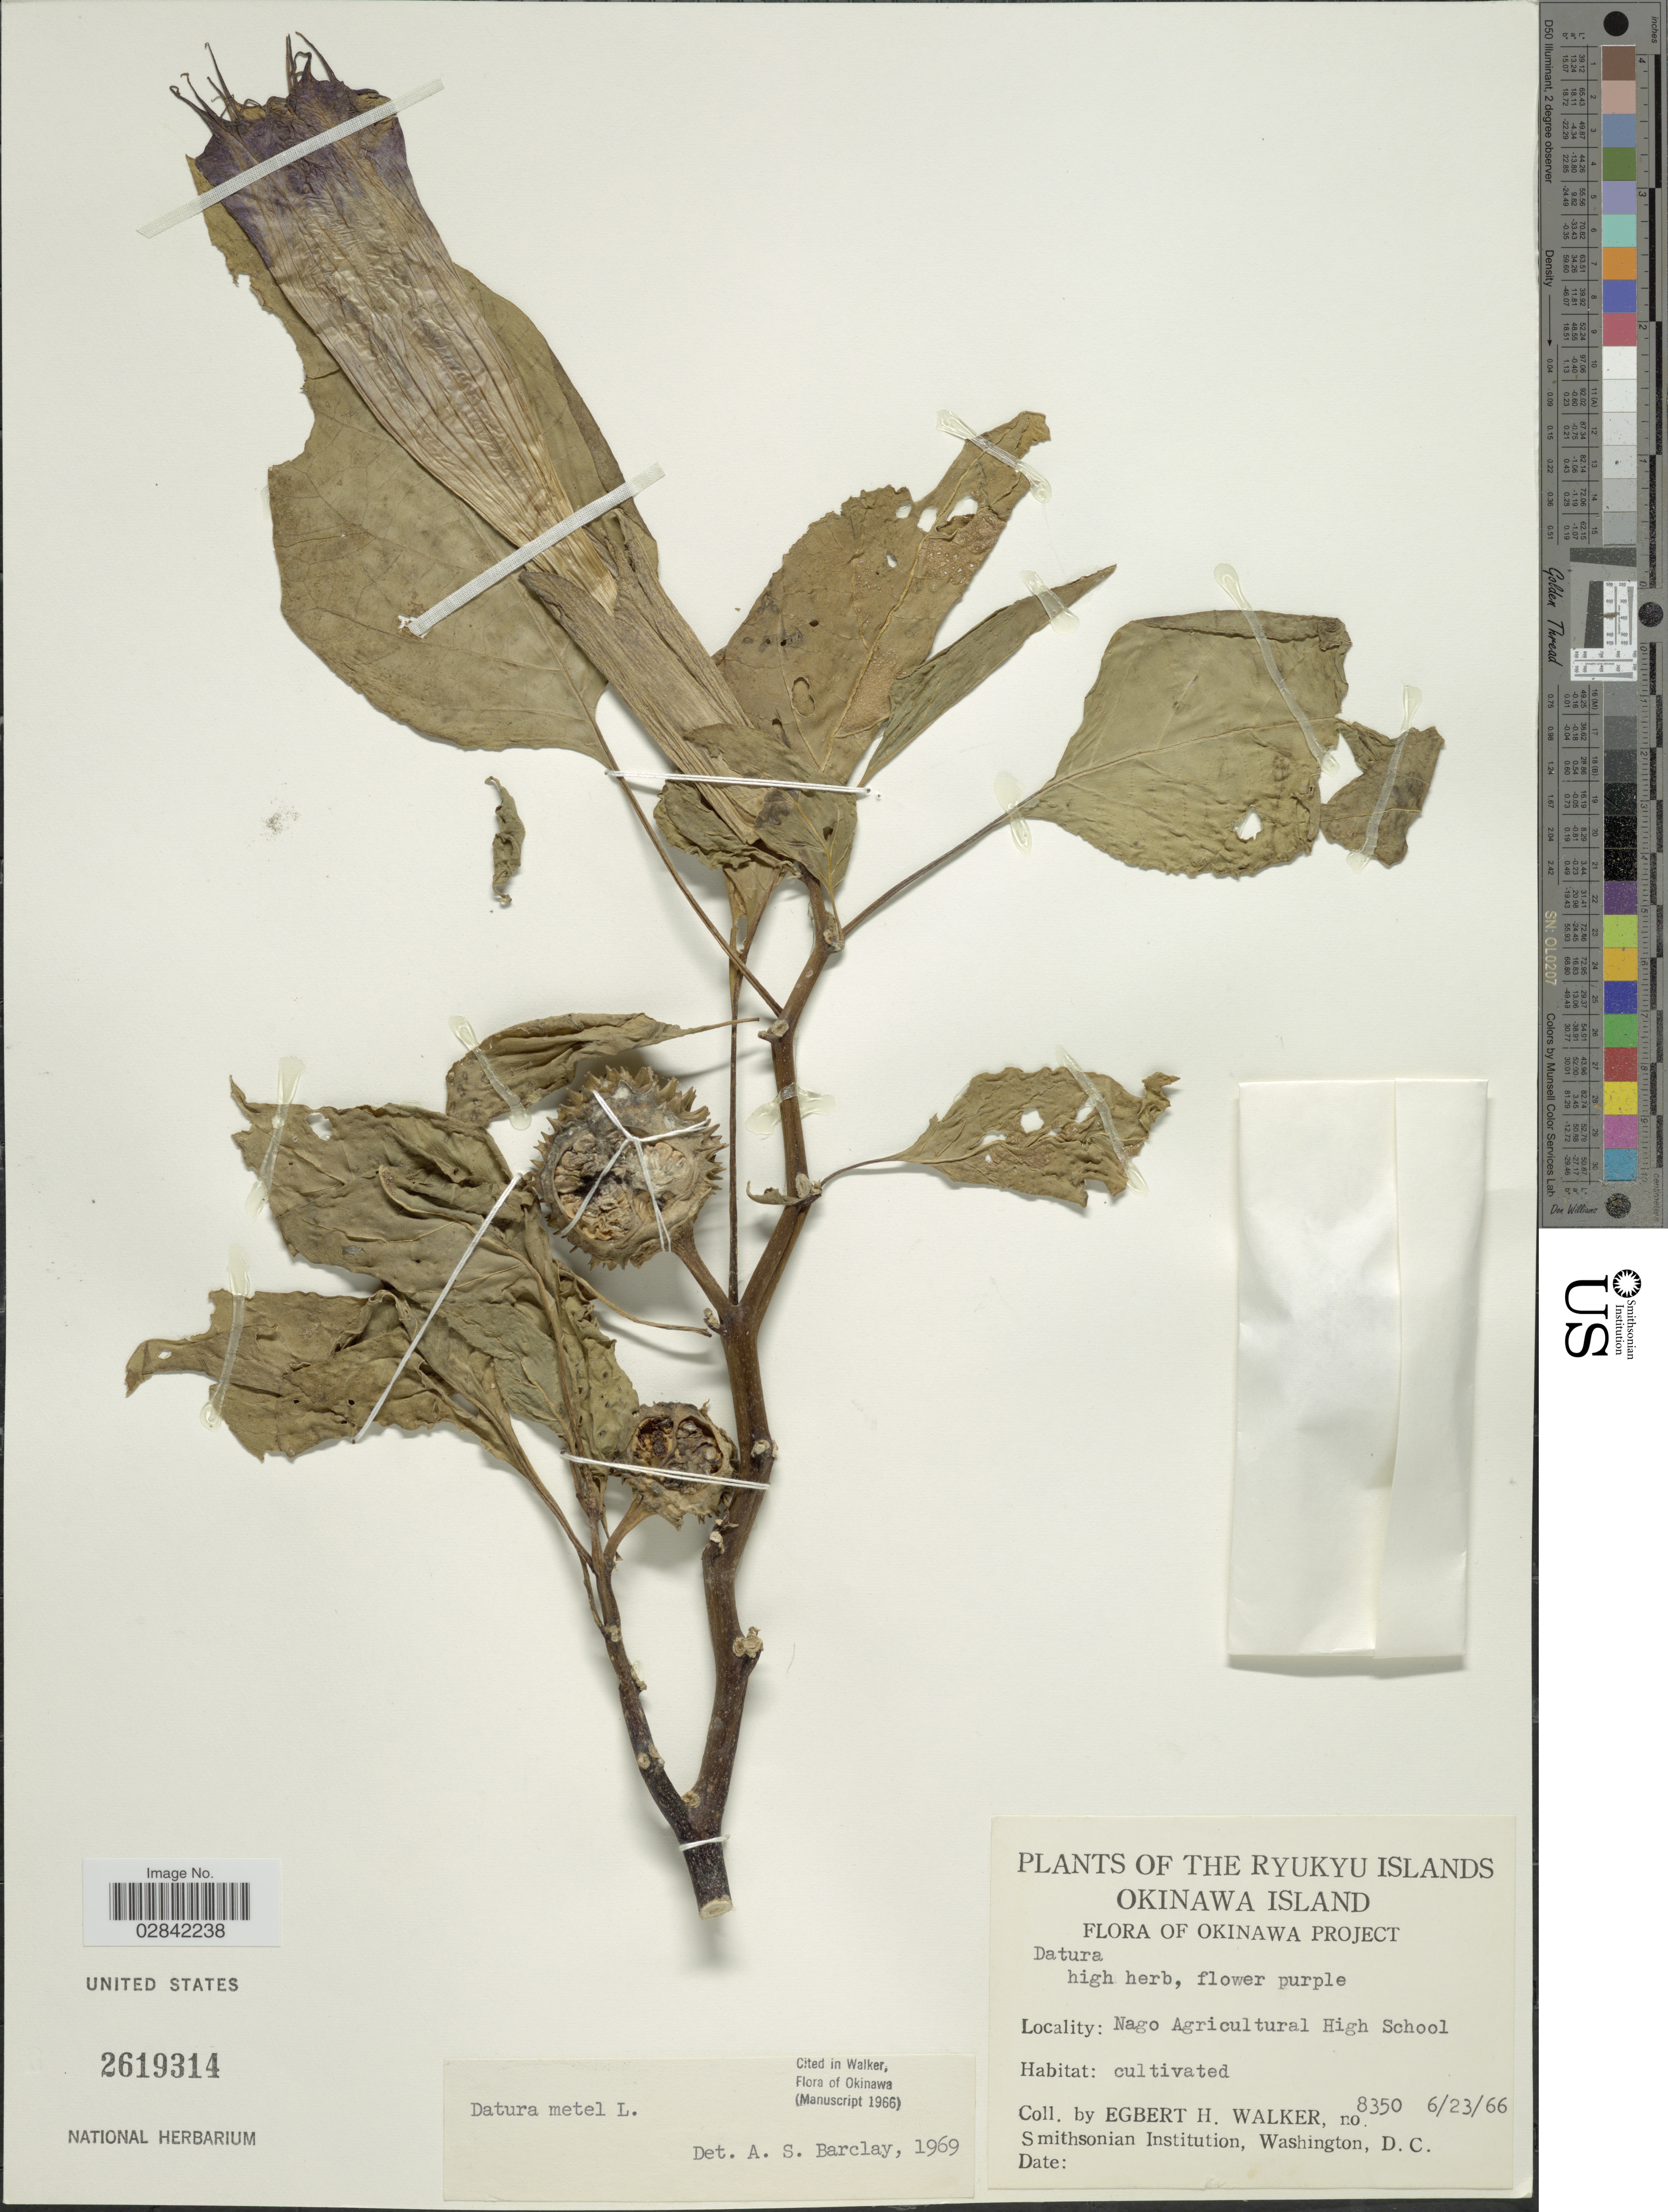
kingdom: Plantae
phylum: Tracheophyta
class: Magnoliopsida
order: Solanales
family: Solanaceae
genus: Datura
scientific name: Datura metel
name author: L.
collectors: E. H. Walker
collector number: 8350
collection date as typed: Transcribed d/m/y: 23/6/66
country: Japan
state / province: Okinawa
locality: The Ryukyu Islands, Okinawa Island, Okinawa Project, Nago Agricultural High School.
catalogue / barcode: US 2619314